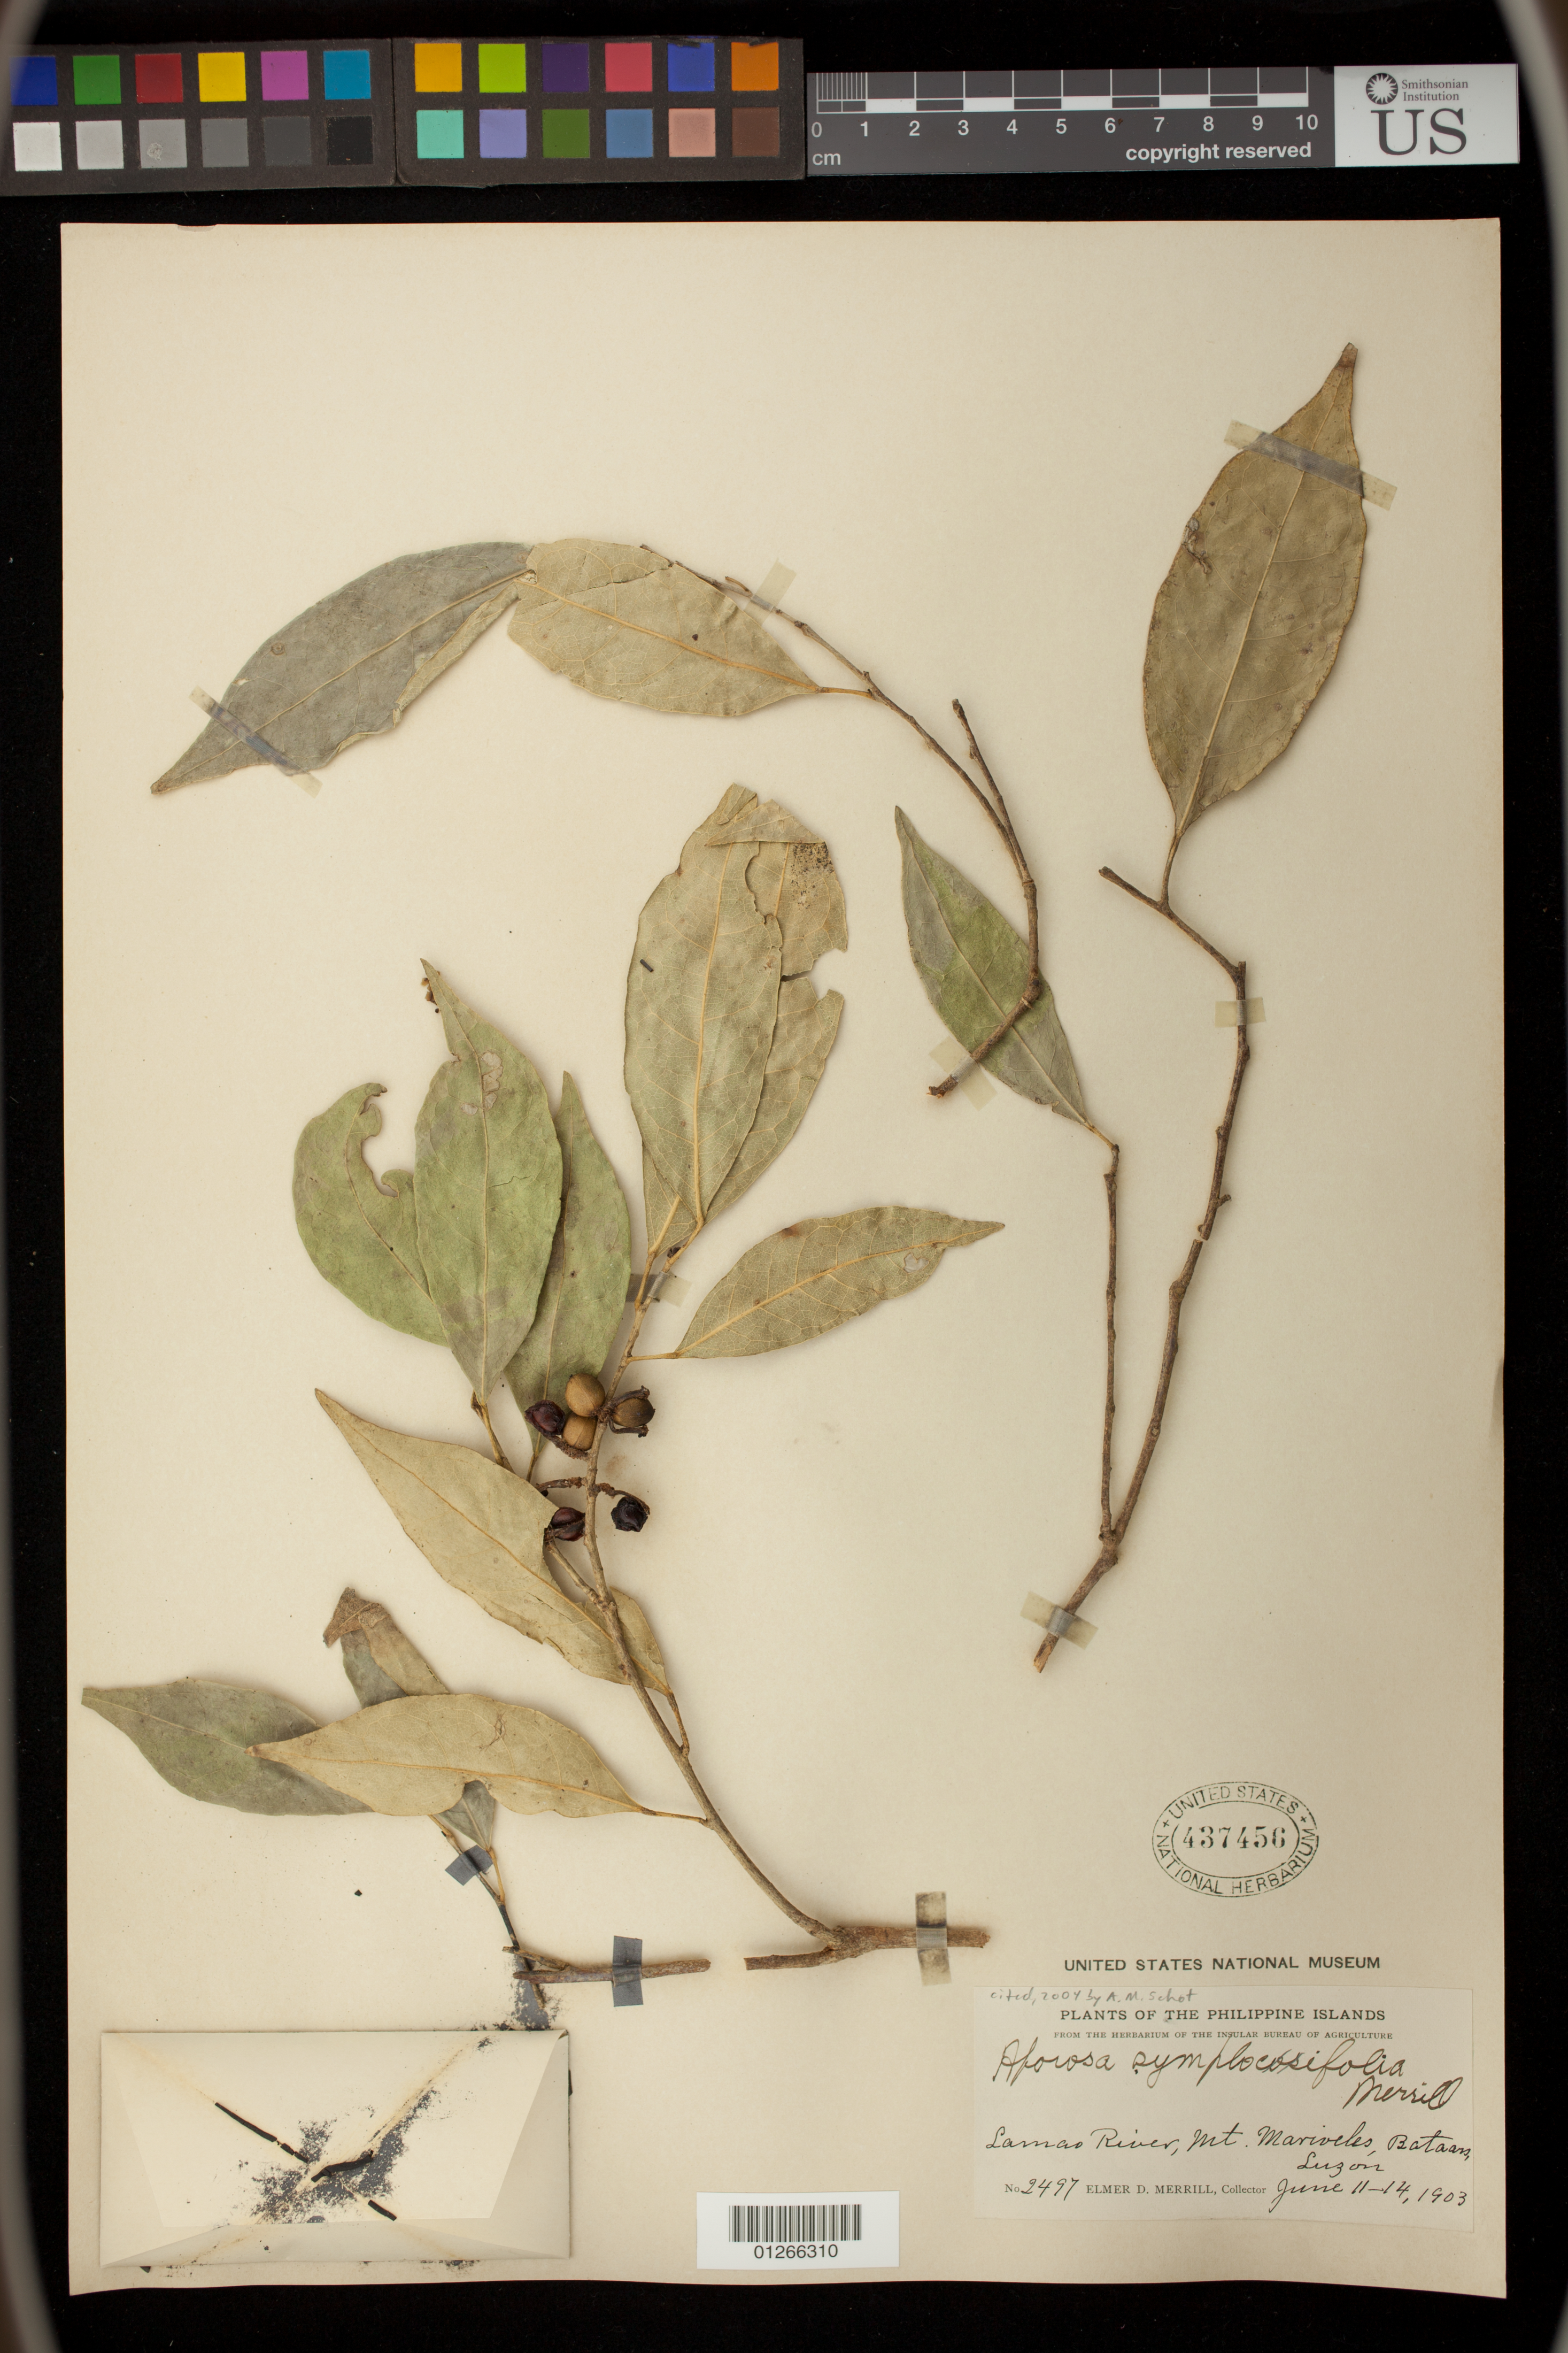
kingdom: Plantae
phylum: Tracheophyta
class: Magnoliopsida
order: Malpighiales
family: Phyllanthaceae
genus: Aporosa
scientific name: Aporosa symplocifolia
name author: Merr.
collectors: E. D. Merrill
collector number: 2497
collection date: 1903-06-11/1903-06-14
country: Philippines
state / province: Central Luzon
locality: Lamao River, Mt. Mariveles, Bataan, Luzon